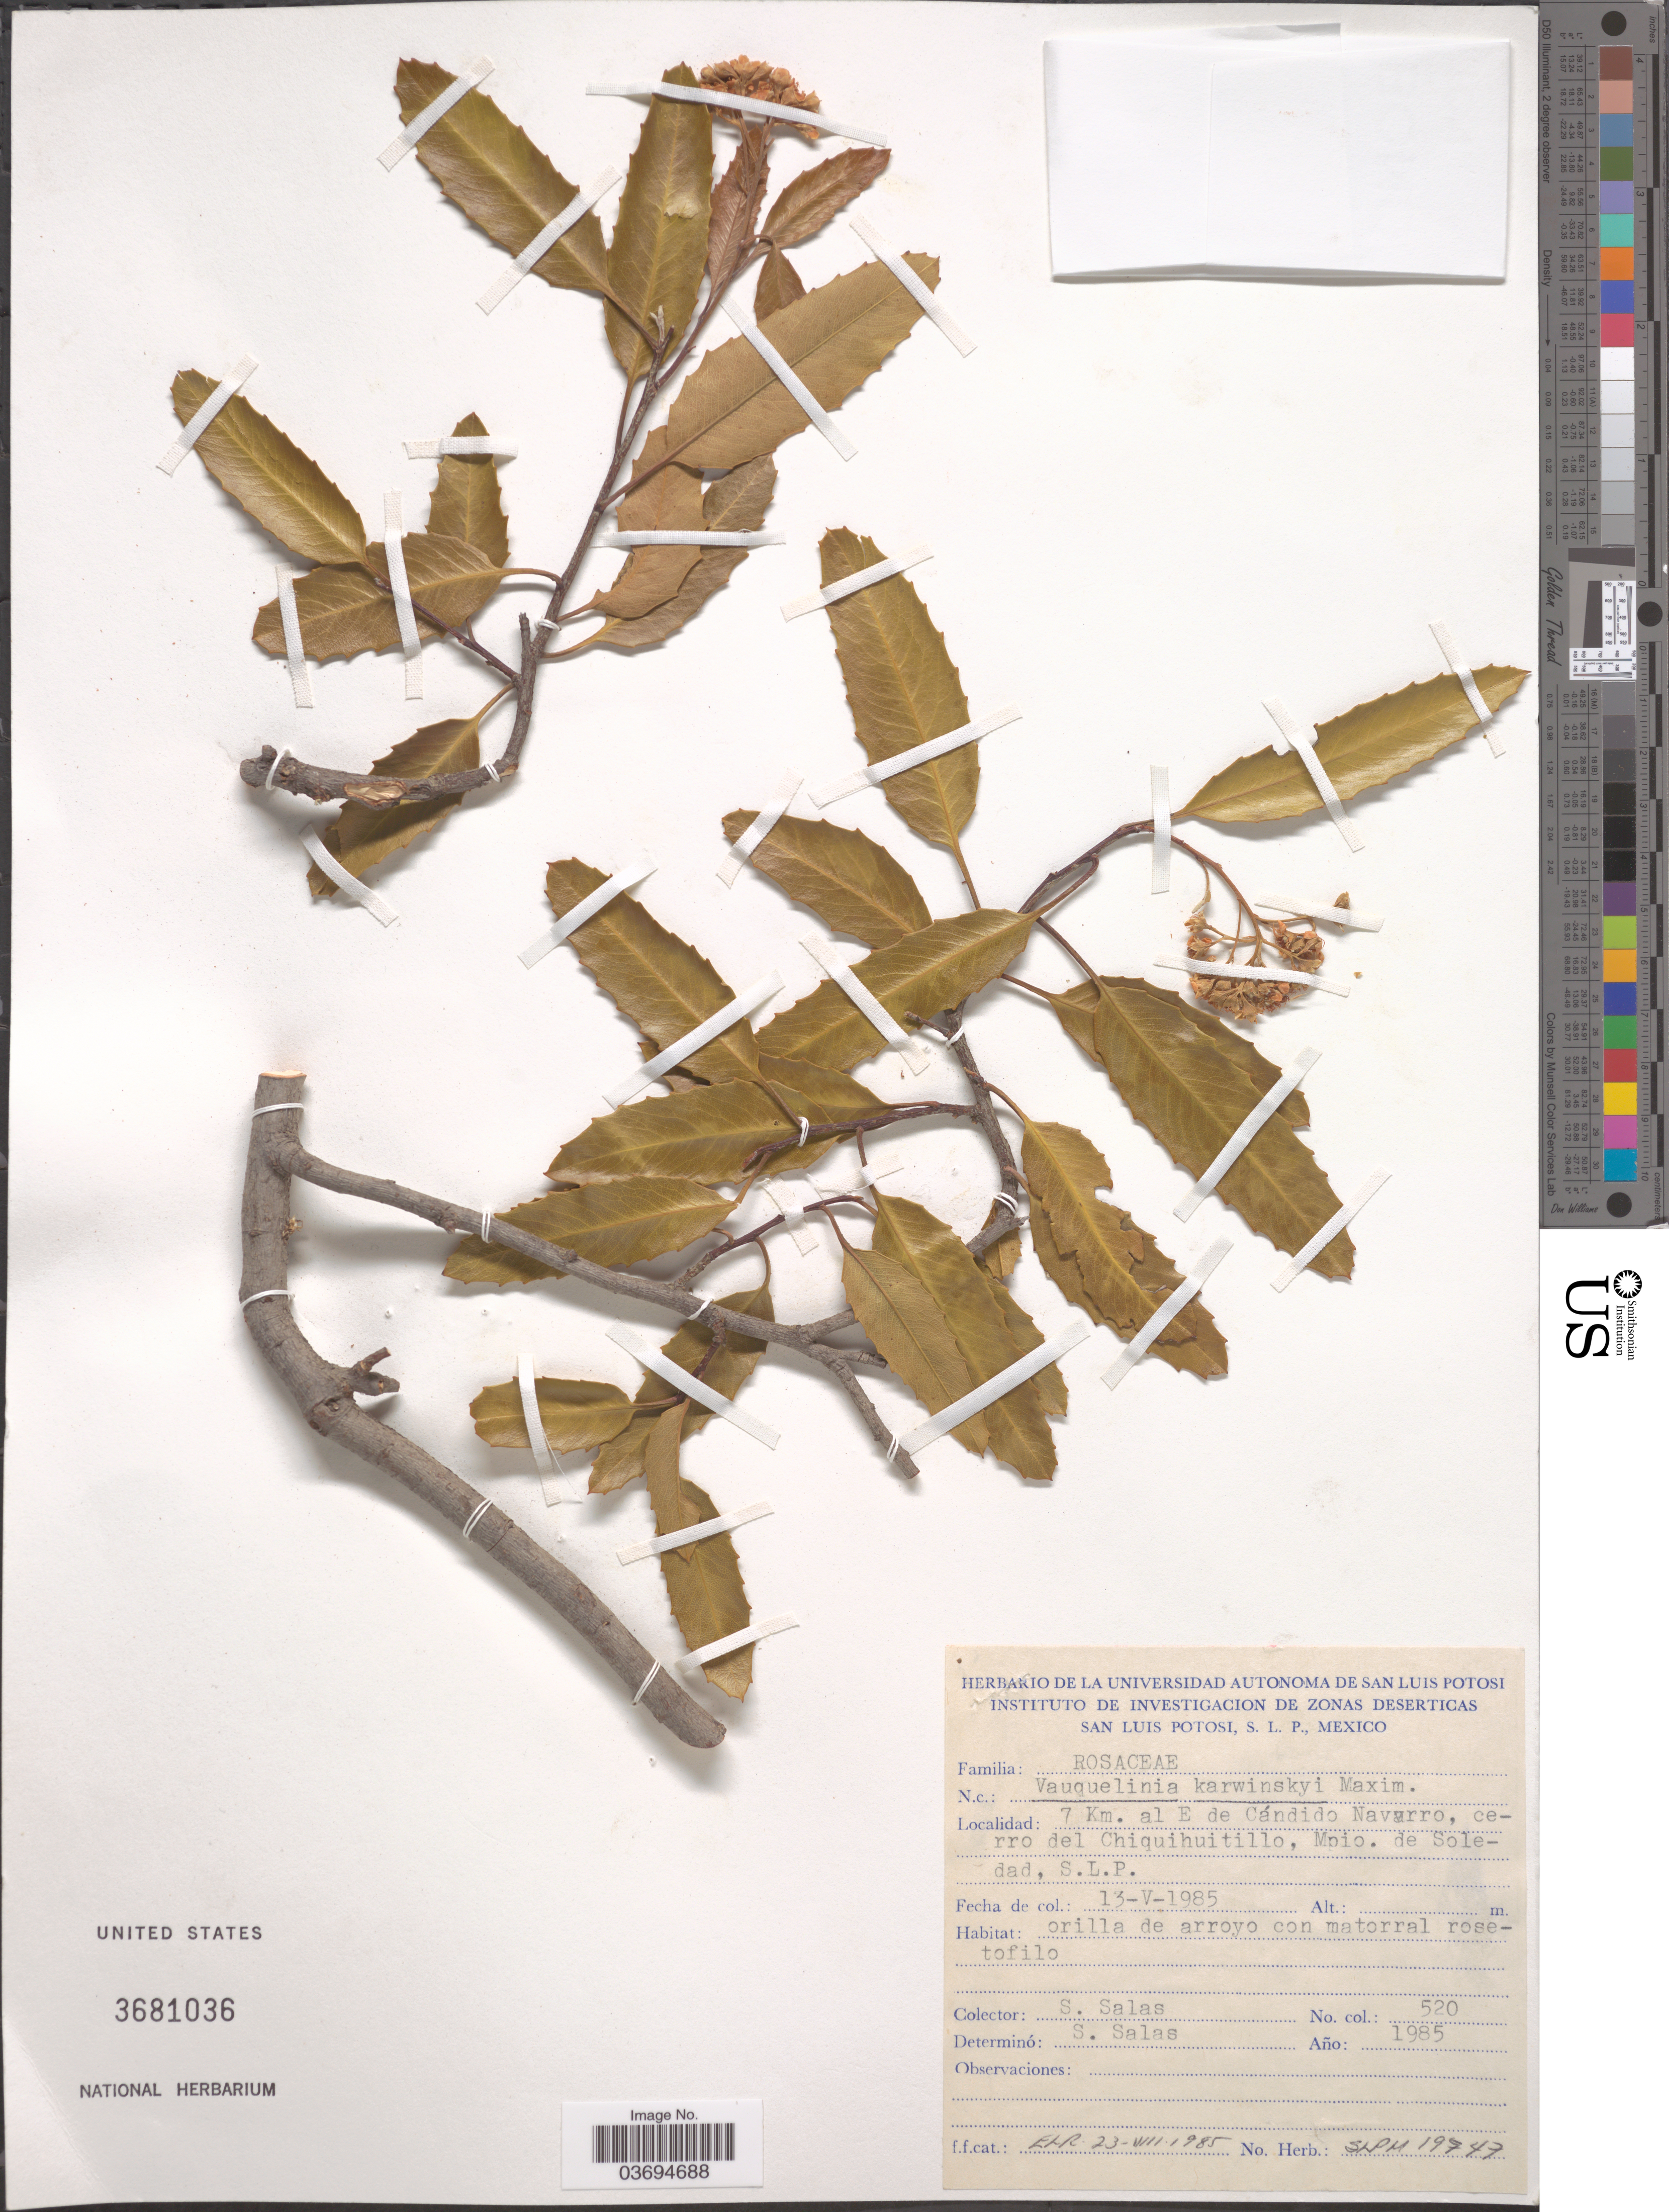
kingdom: Plantae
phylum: Tracheophyta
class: Magnoliopsida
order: Rosales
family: Rosaceae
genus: Vauquelinia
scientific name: Vauquelinia karwinskyi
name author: Maxim.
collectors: S. Salas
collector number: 520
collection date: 1985-05-13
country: Mexico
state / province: San Luis Potosí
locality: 7 Km. al E de Cándido Navarro, cerro del Chiquihuitillo, Mpio. de Soledad, S.L.P.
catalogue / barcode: US 3681036